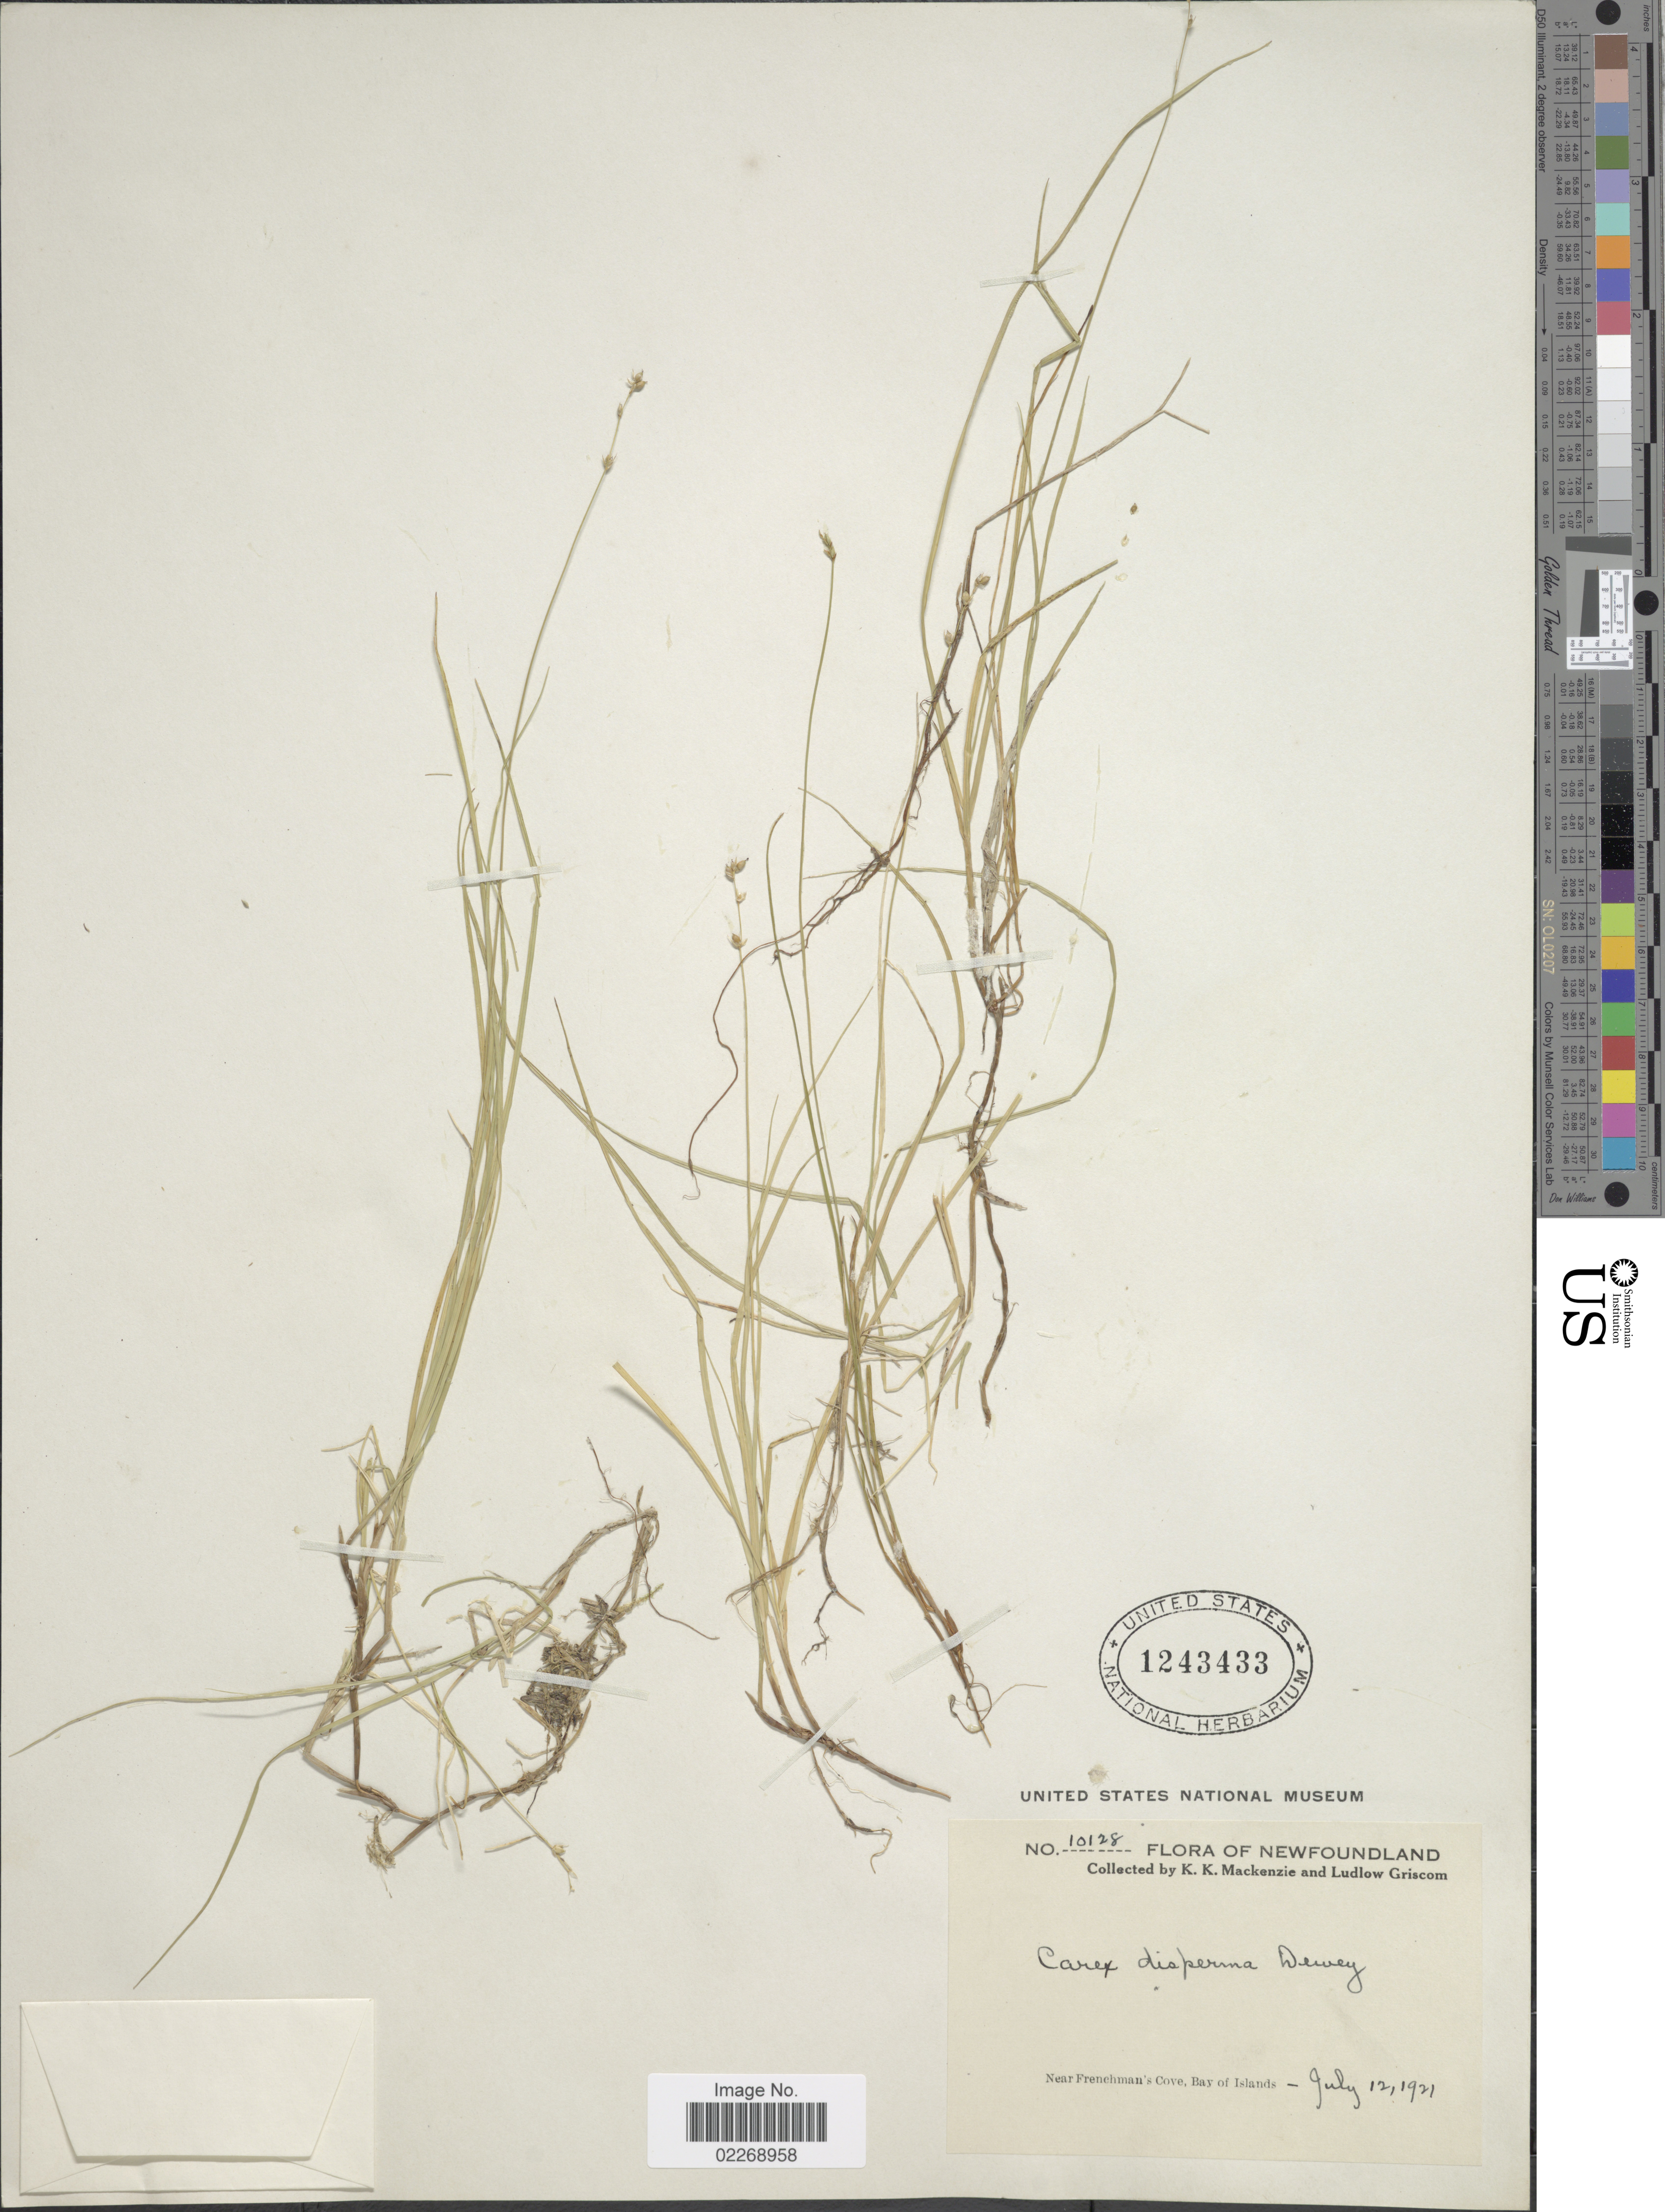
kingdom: Plantae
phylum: Tracheophyta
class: Liliopsida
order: Poales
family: Cyperaceae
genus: Carex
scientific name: Carex disperma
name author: Dewey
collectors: K. K. Mackenzie & L. Griscom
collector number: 10128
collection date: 1921-07-12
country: Canada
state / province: Newfoundland and Labrador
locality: Near Frenchman's Cove, Bay of Islands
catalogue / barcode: US 1243433